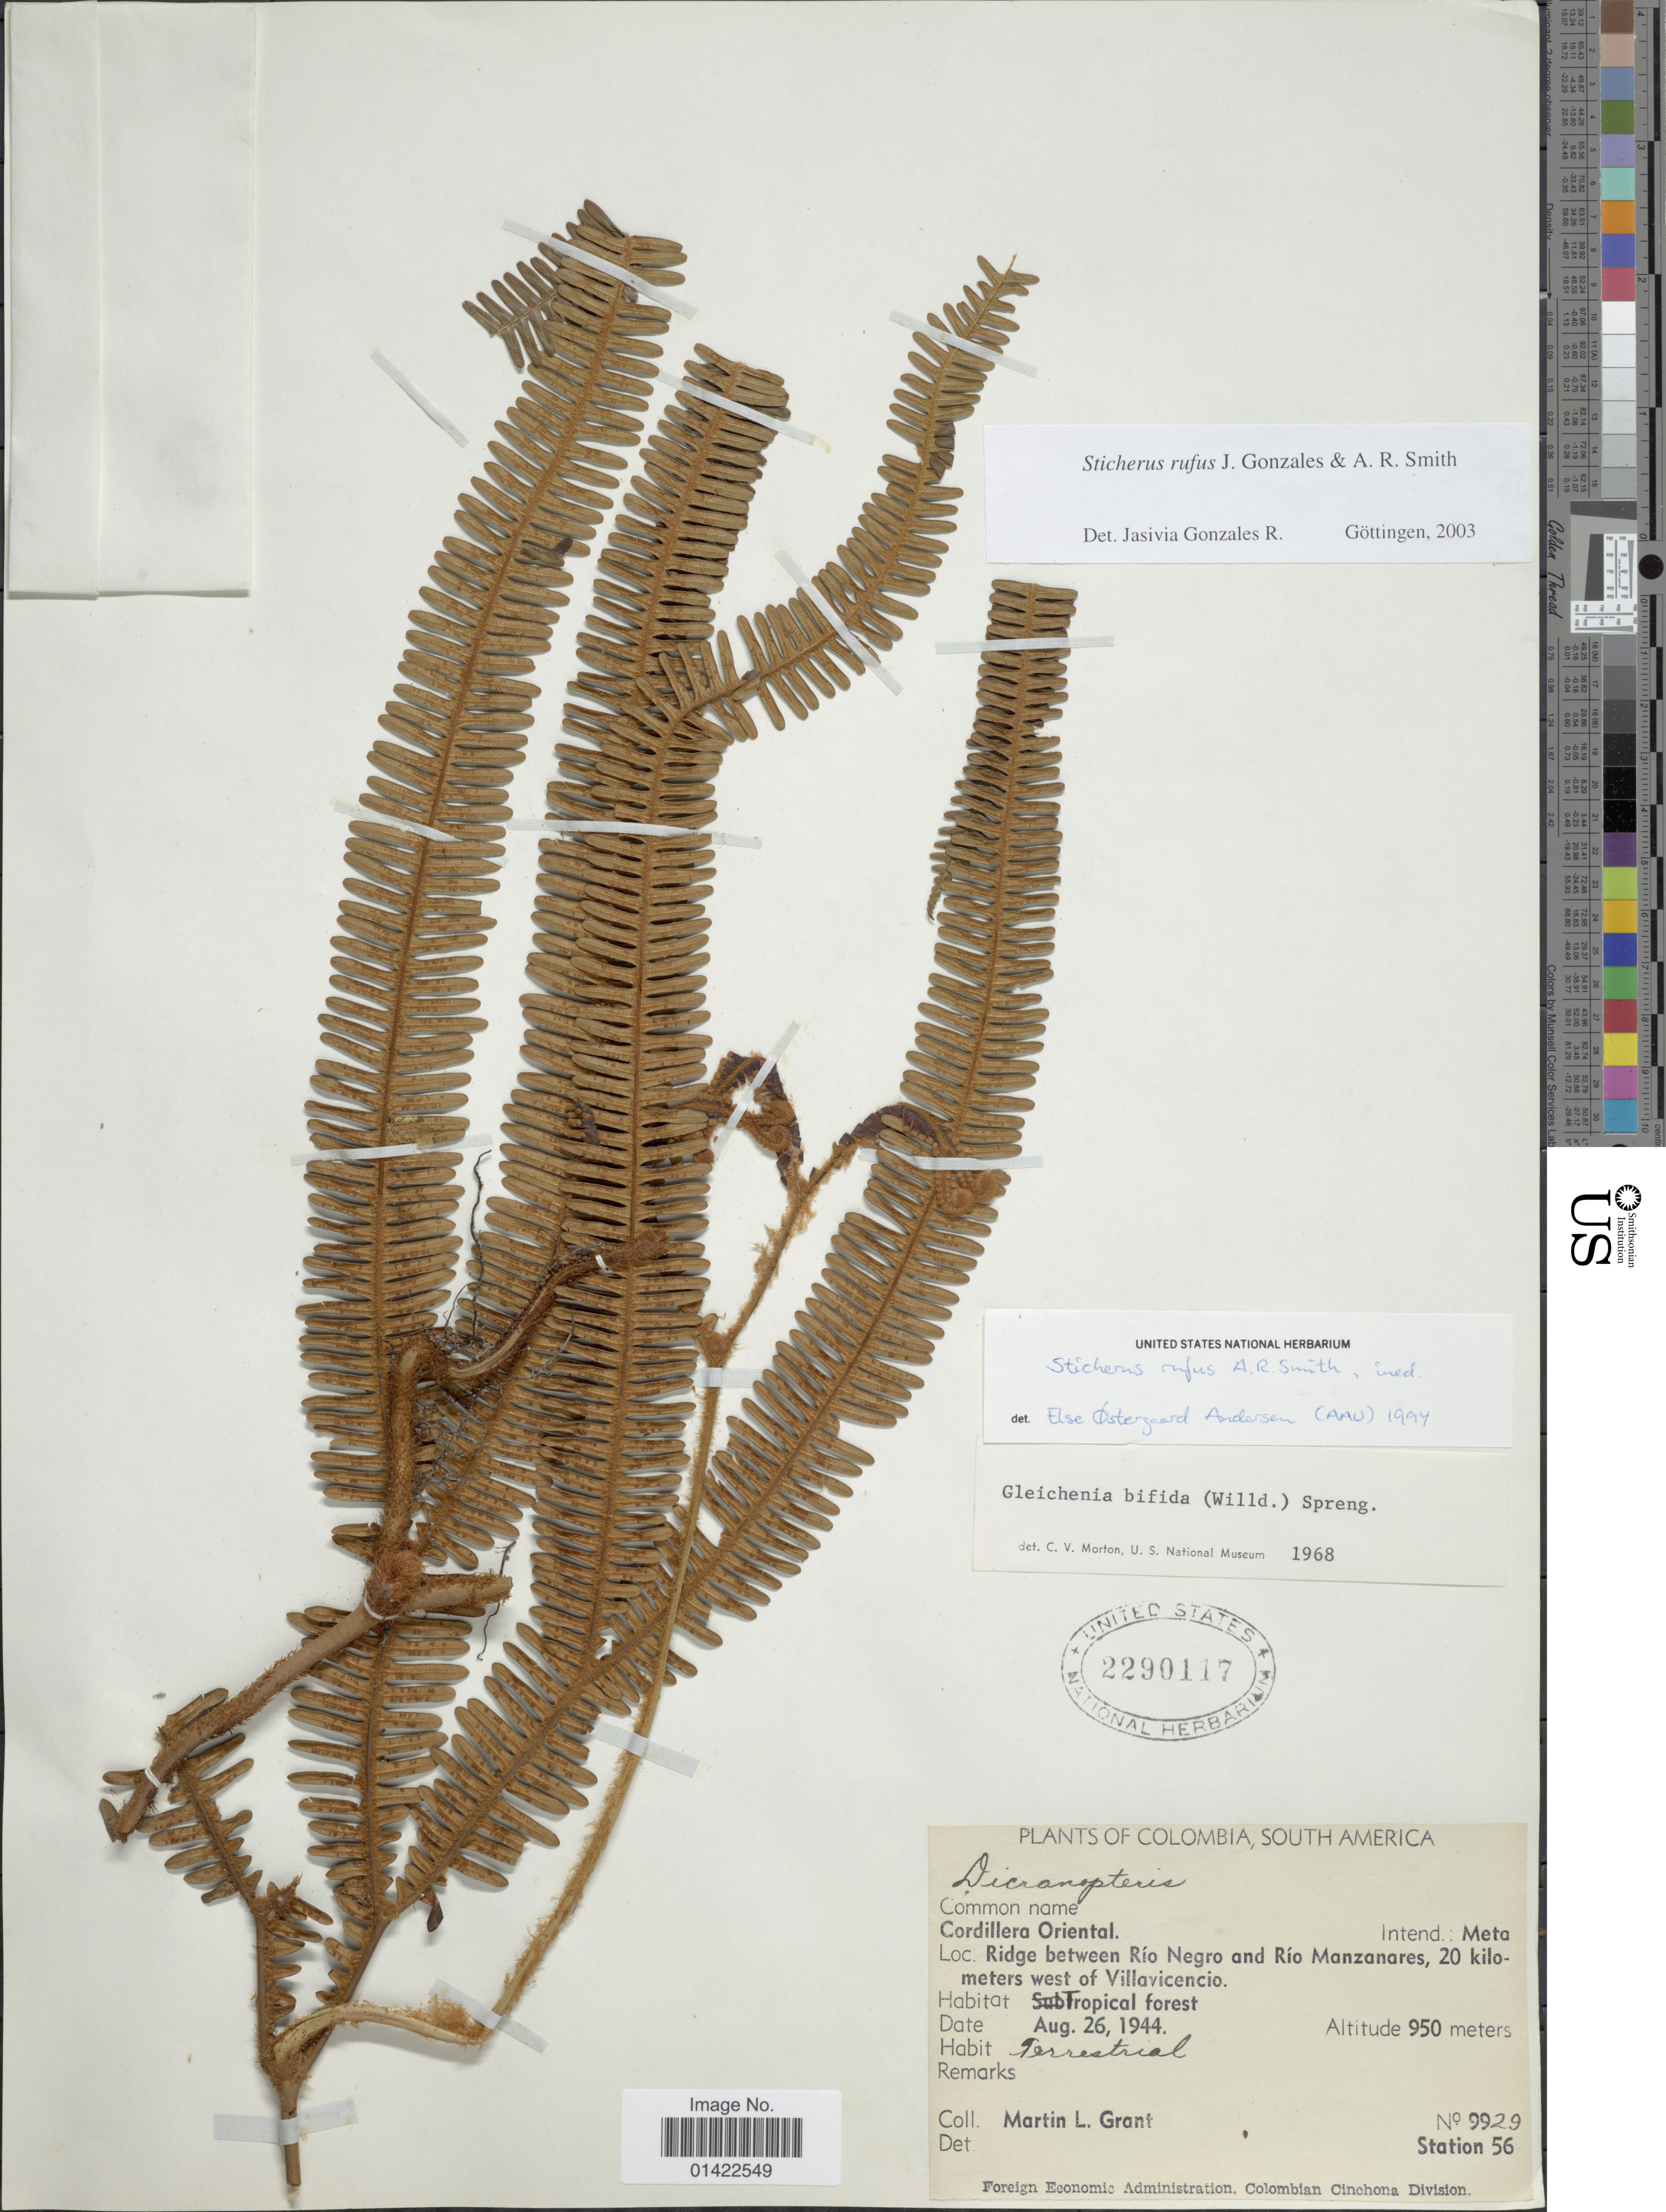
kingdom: Plantae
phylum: Tracheophyta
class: Polypodiopsida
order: Gleicheniales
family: Gleicheniaceae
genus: Sticherus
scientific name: Sticherus rufus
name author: J. Gonzales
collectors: M. L. Grant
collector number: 9929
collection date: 1944-08-26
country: Colombia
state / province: Meta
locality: Cordillera Oriental, Ridge between Río Negro and Río Manzanares, 20 kilometers west of Villavicencio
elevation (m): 950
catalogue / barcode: US 2290117